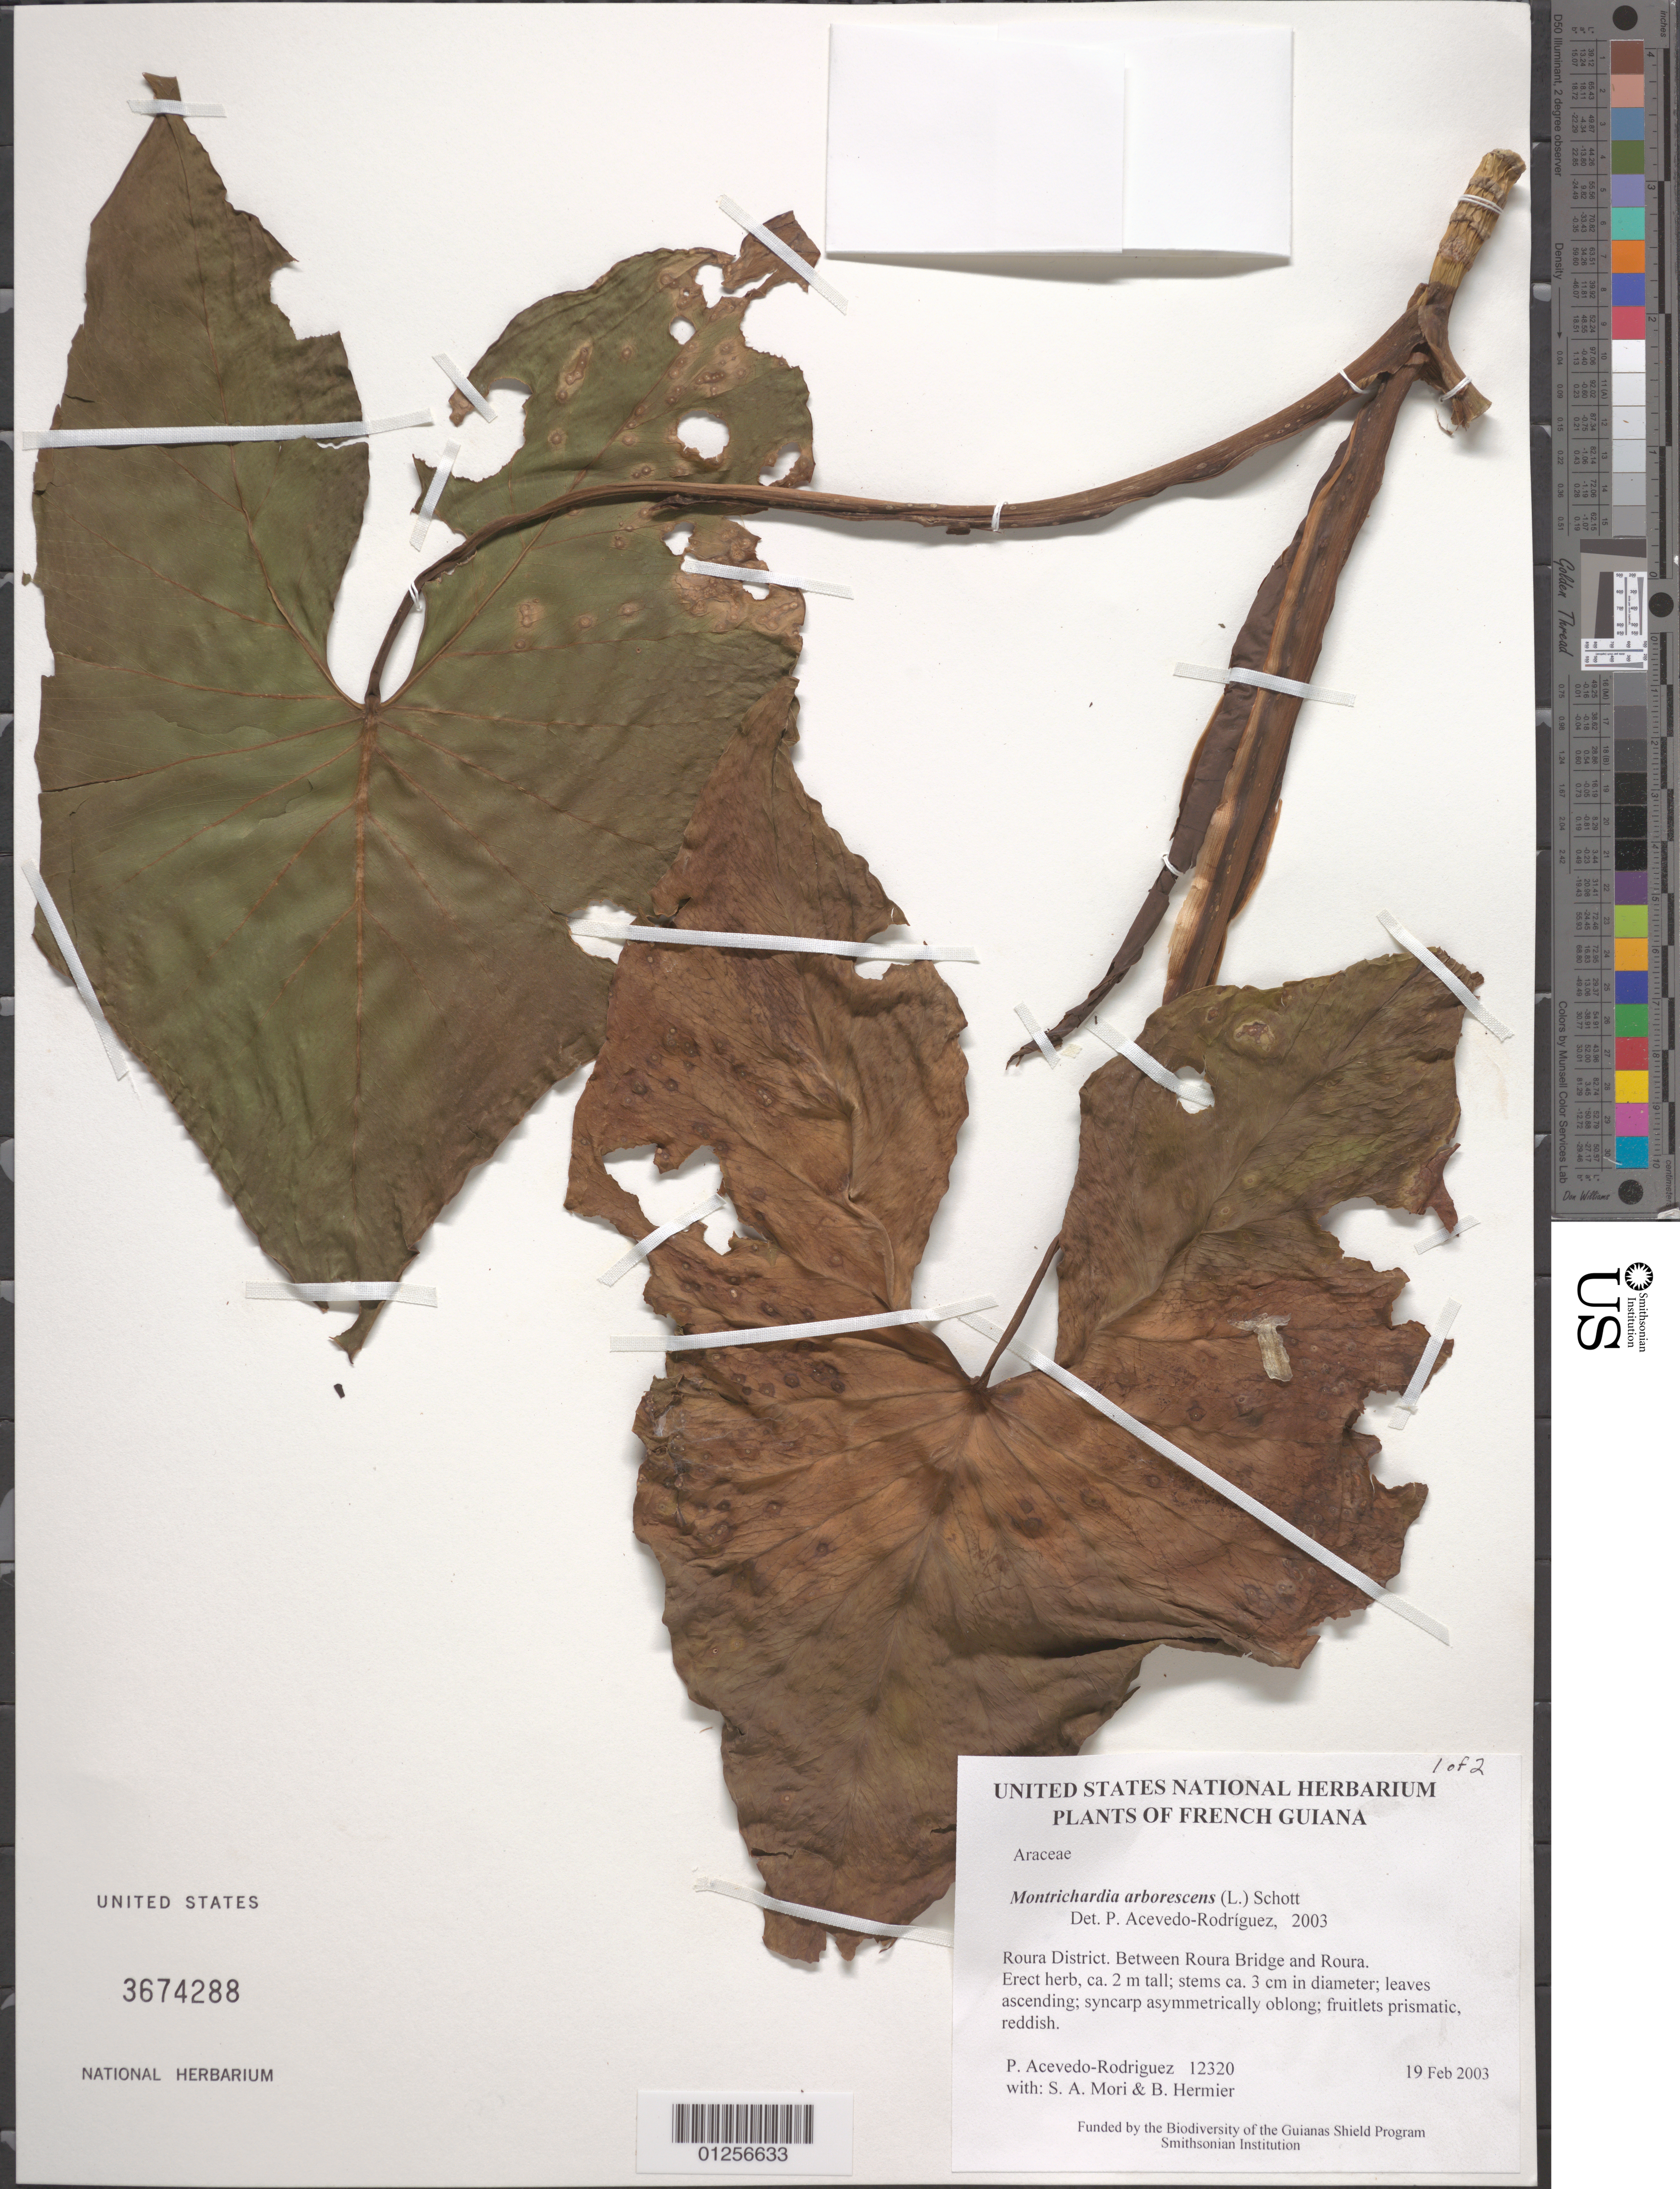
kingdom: Plantae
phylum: Tracheophyta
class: Liliopsida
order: Alismatales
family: Araceae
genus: Montrichardia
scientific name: Montrichardia arborescens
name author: (L.) Schott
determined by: Acevedo-Rodríguez, P., (BOT), Smithsonian Institution - National Museum of Natural History (UNITED STATES)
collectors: P. Acevedo-Rodr., S. Mori & B. Hermier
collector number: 12320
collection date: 2003-02-19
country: French Guiana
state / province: Cayenne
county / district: Roura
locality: Between Roura Bridge and Roura.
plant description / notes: US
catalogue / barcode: US 3674288